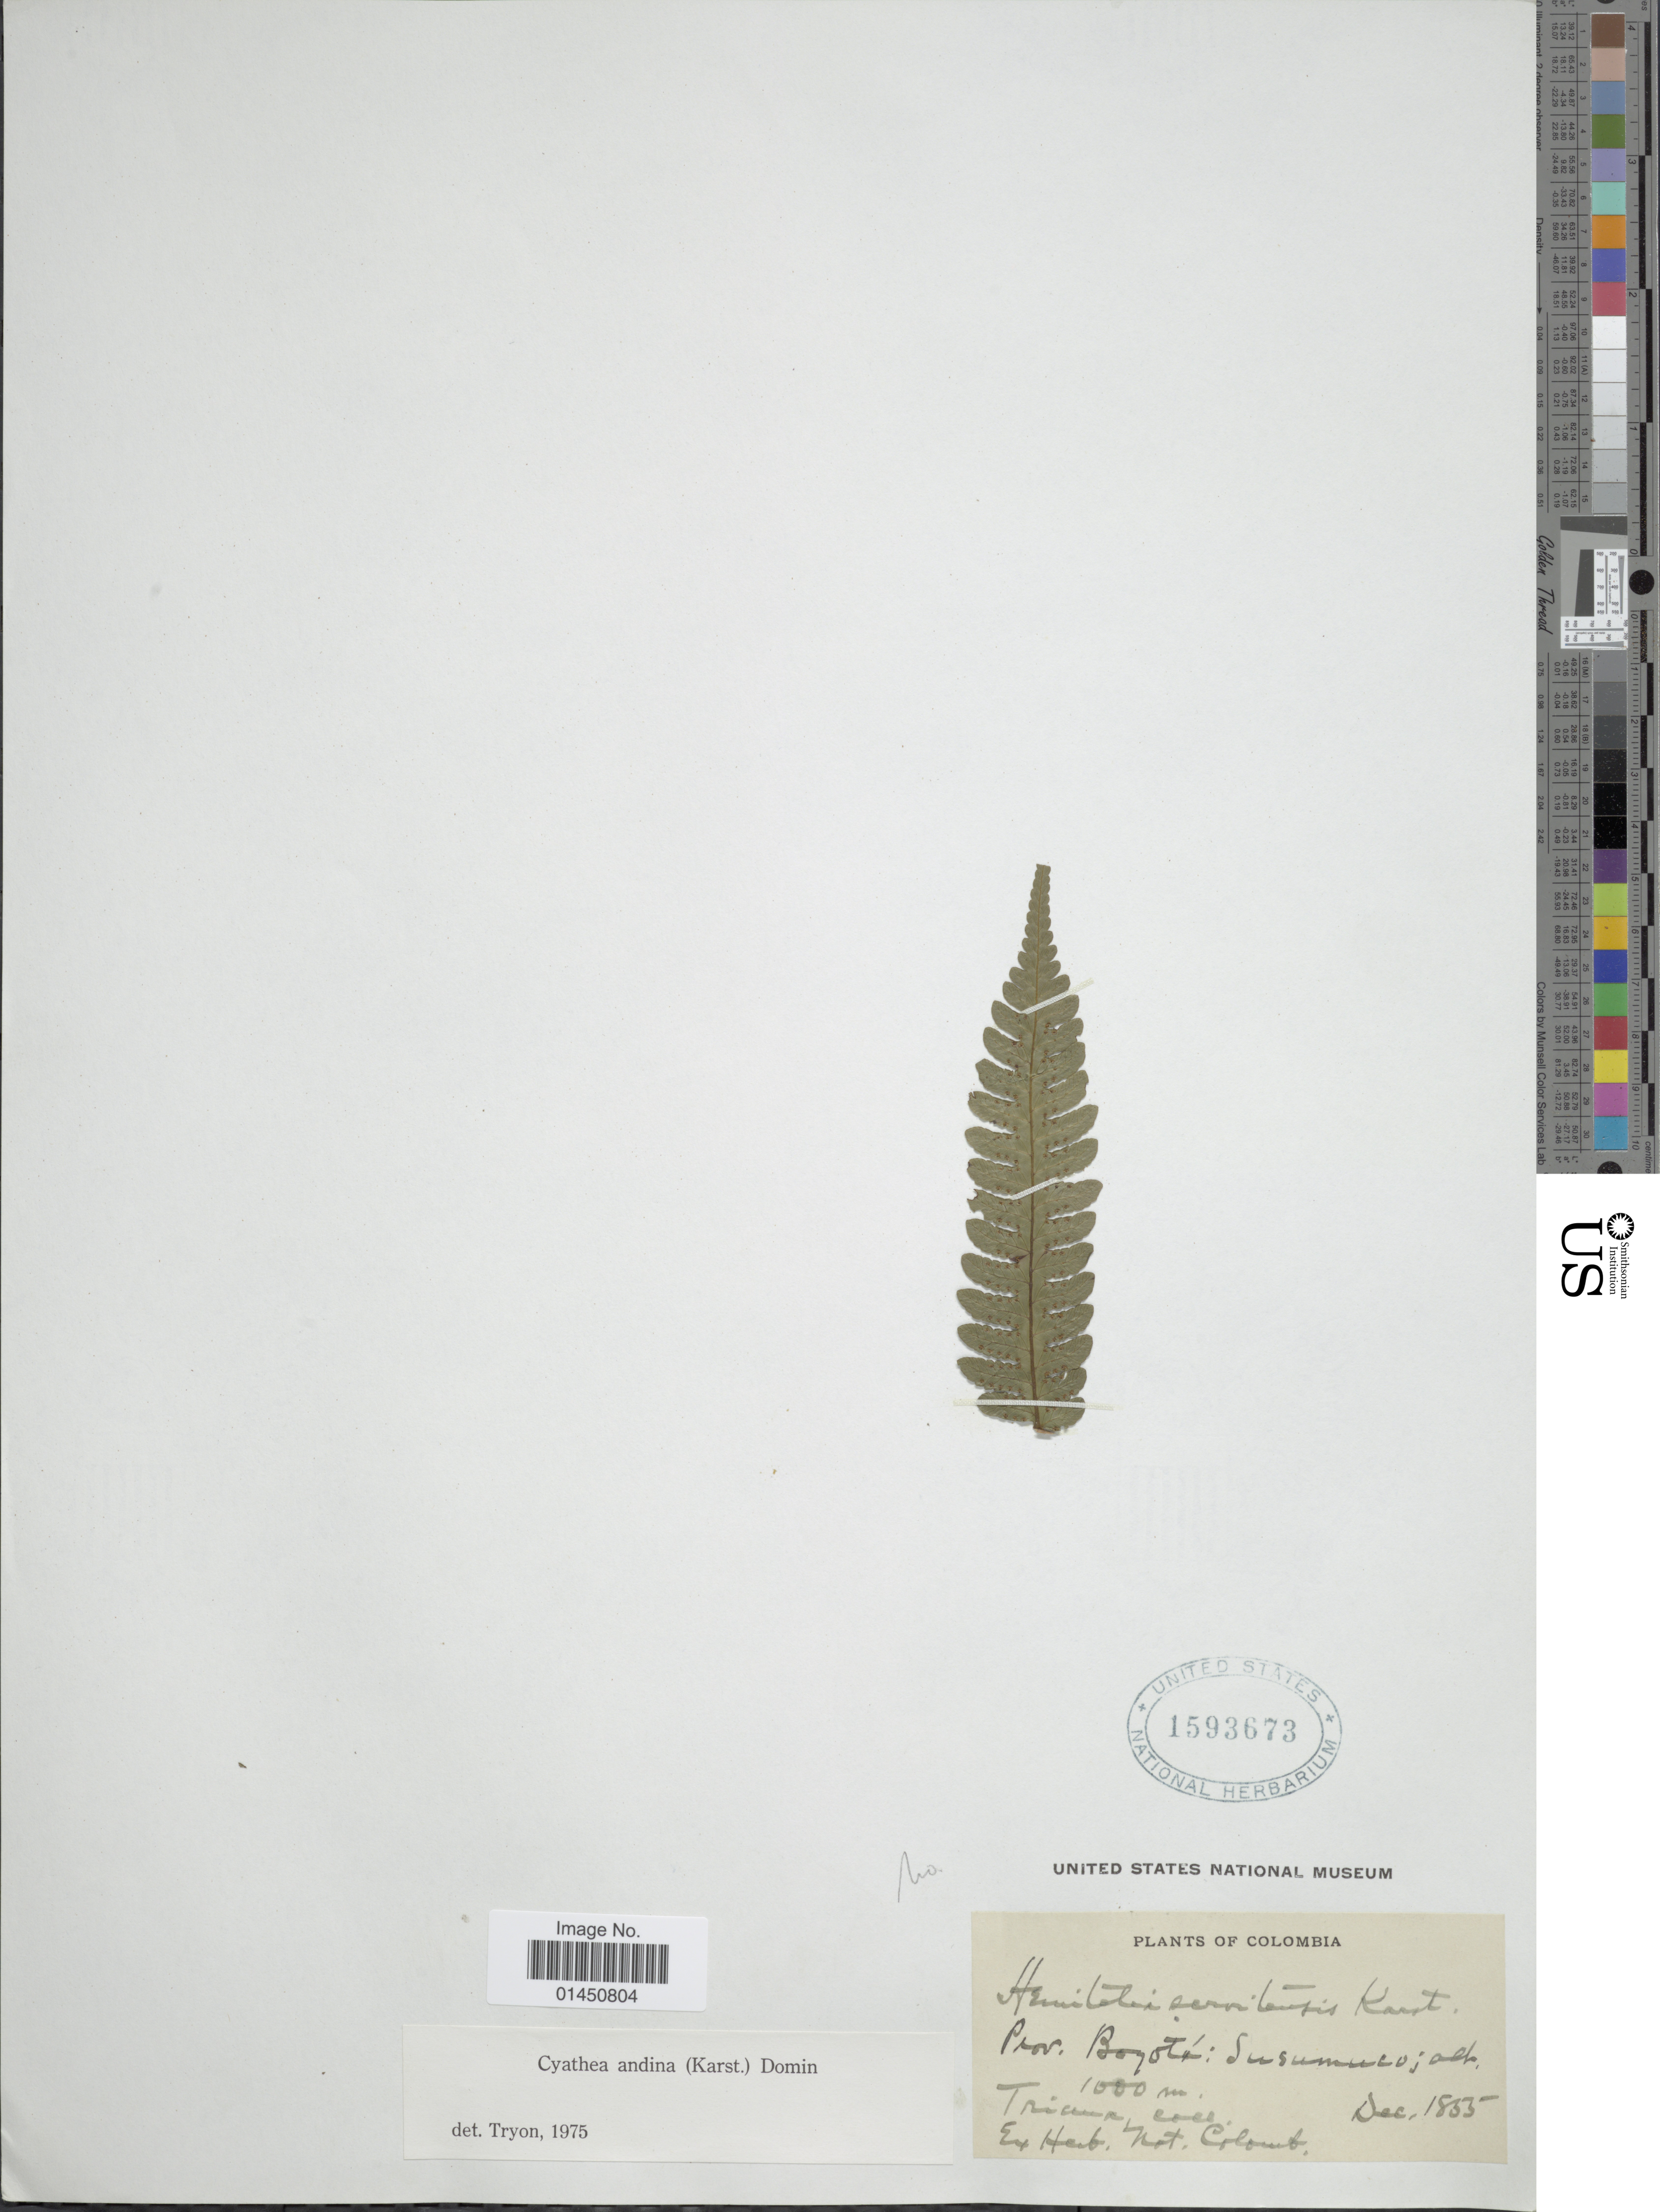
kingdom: Plantae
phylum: Tracheophyta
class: Polypodiopsida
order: Cyatheales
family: Cyatheaceae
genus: Cyathea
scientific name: Cyathea andina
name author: Domin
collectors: J. J. Triana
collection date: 1855-12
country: Colombia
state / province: Bogota D.C.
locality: Susumuco.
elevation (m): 1000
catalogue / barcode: US 1593673